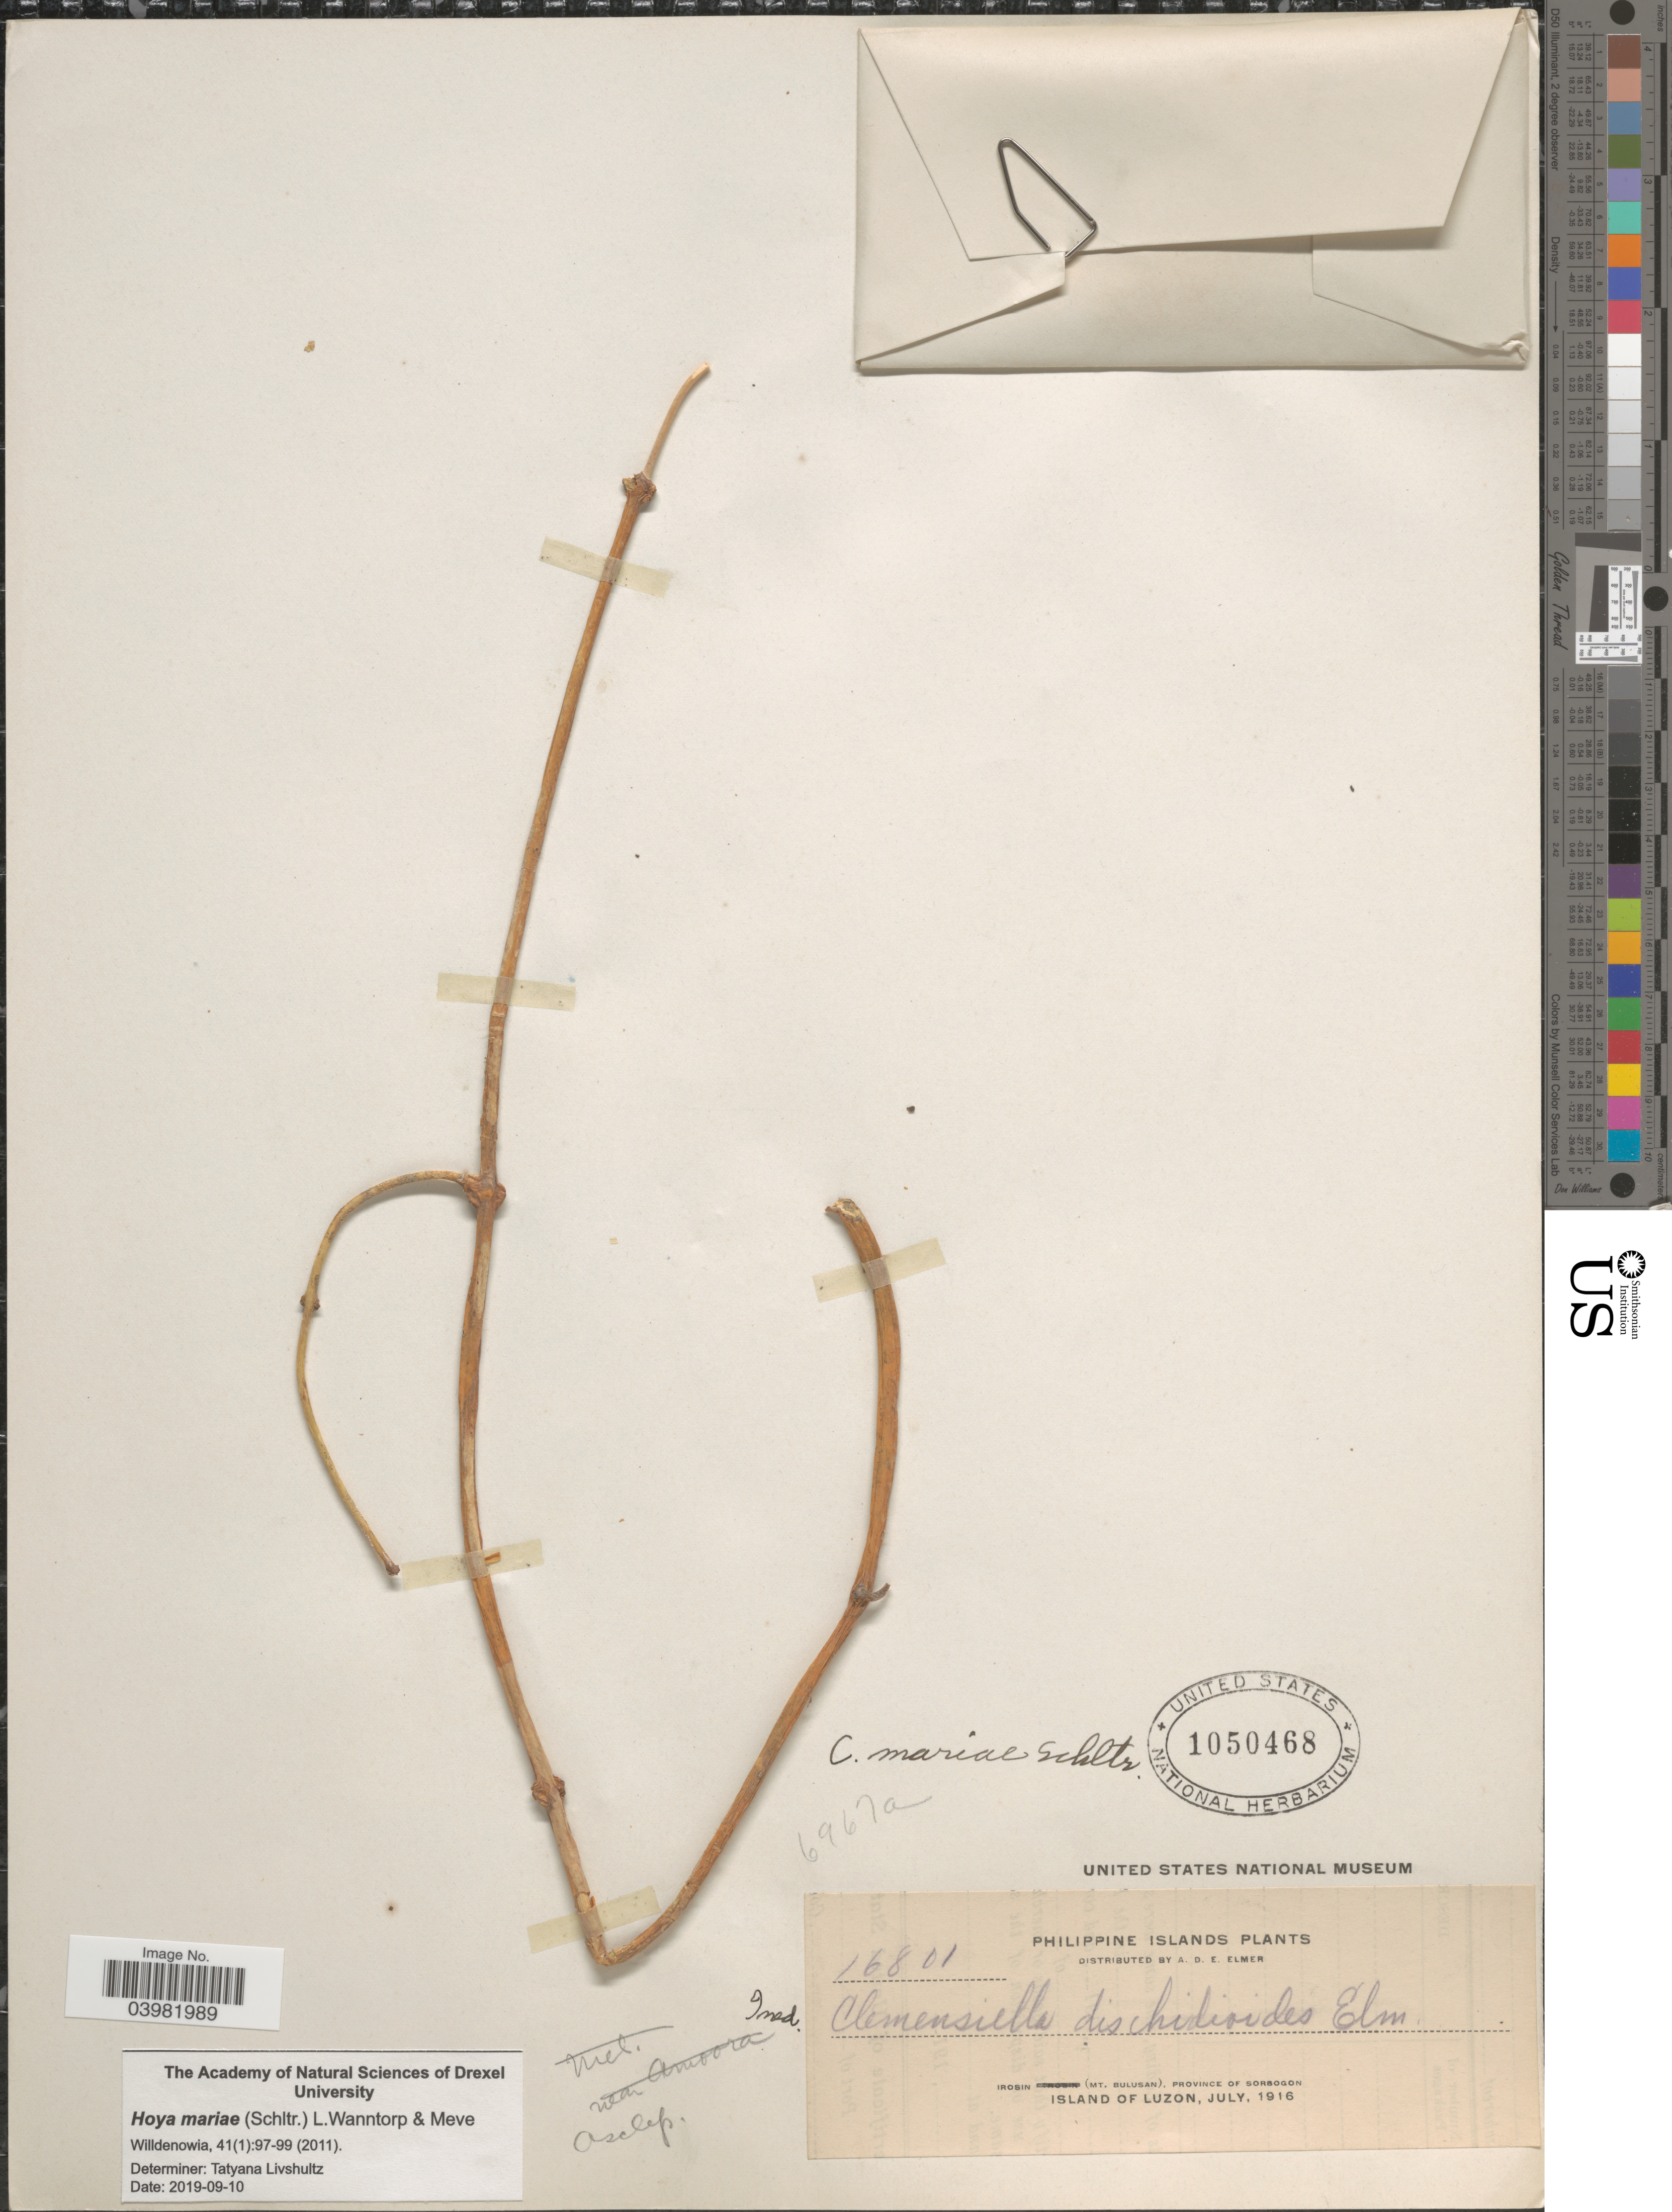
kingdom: Plantae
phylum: Tracheophyta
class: Magnoliopsida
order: Gentianales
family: Apocynaceae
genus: Hoya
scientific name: Hoya mariae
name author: (Schltr.) L. Wanntorp & Meve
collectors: A. D. E. Elmer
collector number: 16801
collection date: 1916-07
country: Philippines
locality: Irosin (Mt. Bulusan), Province of Sorsogon. Island of Luzon.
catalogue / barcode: US 1050468